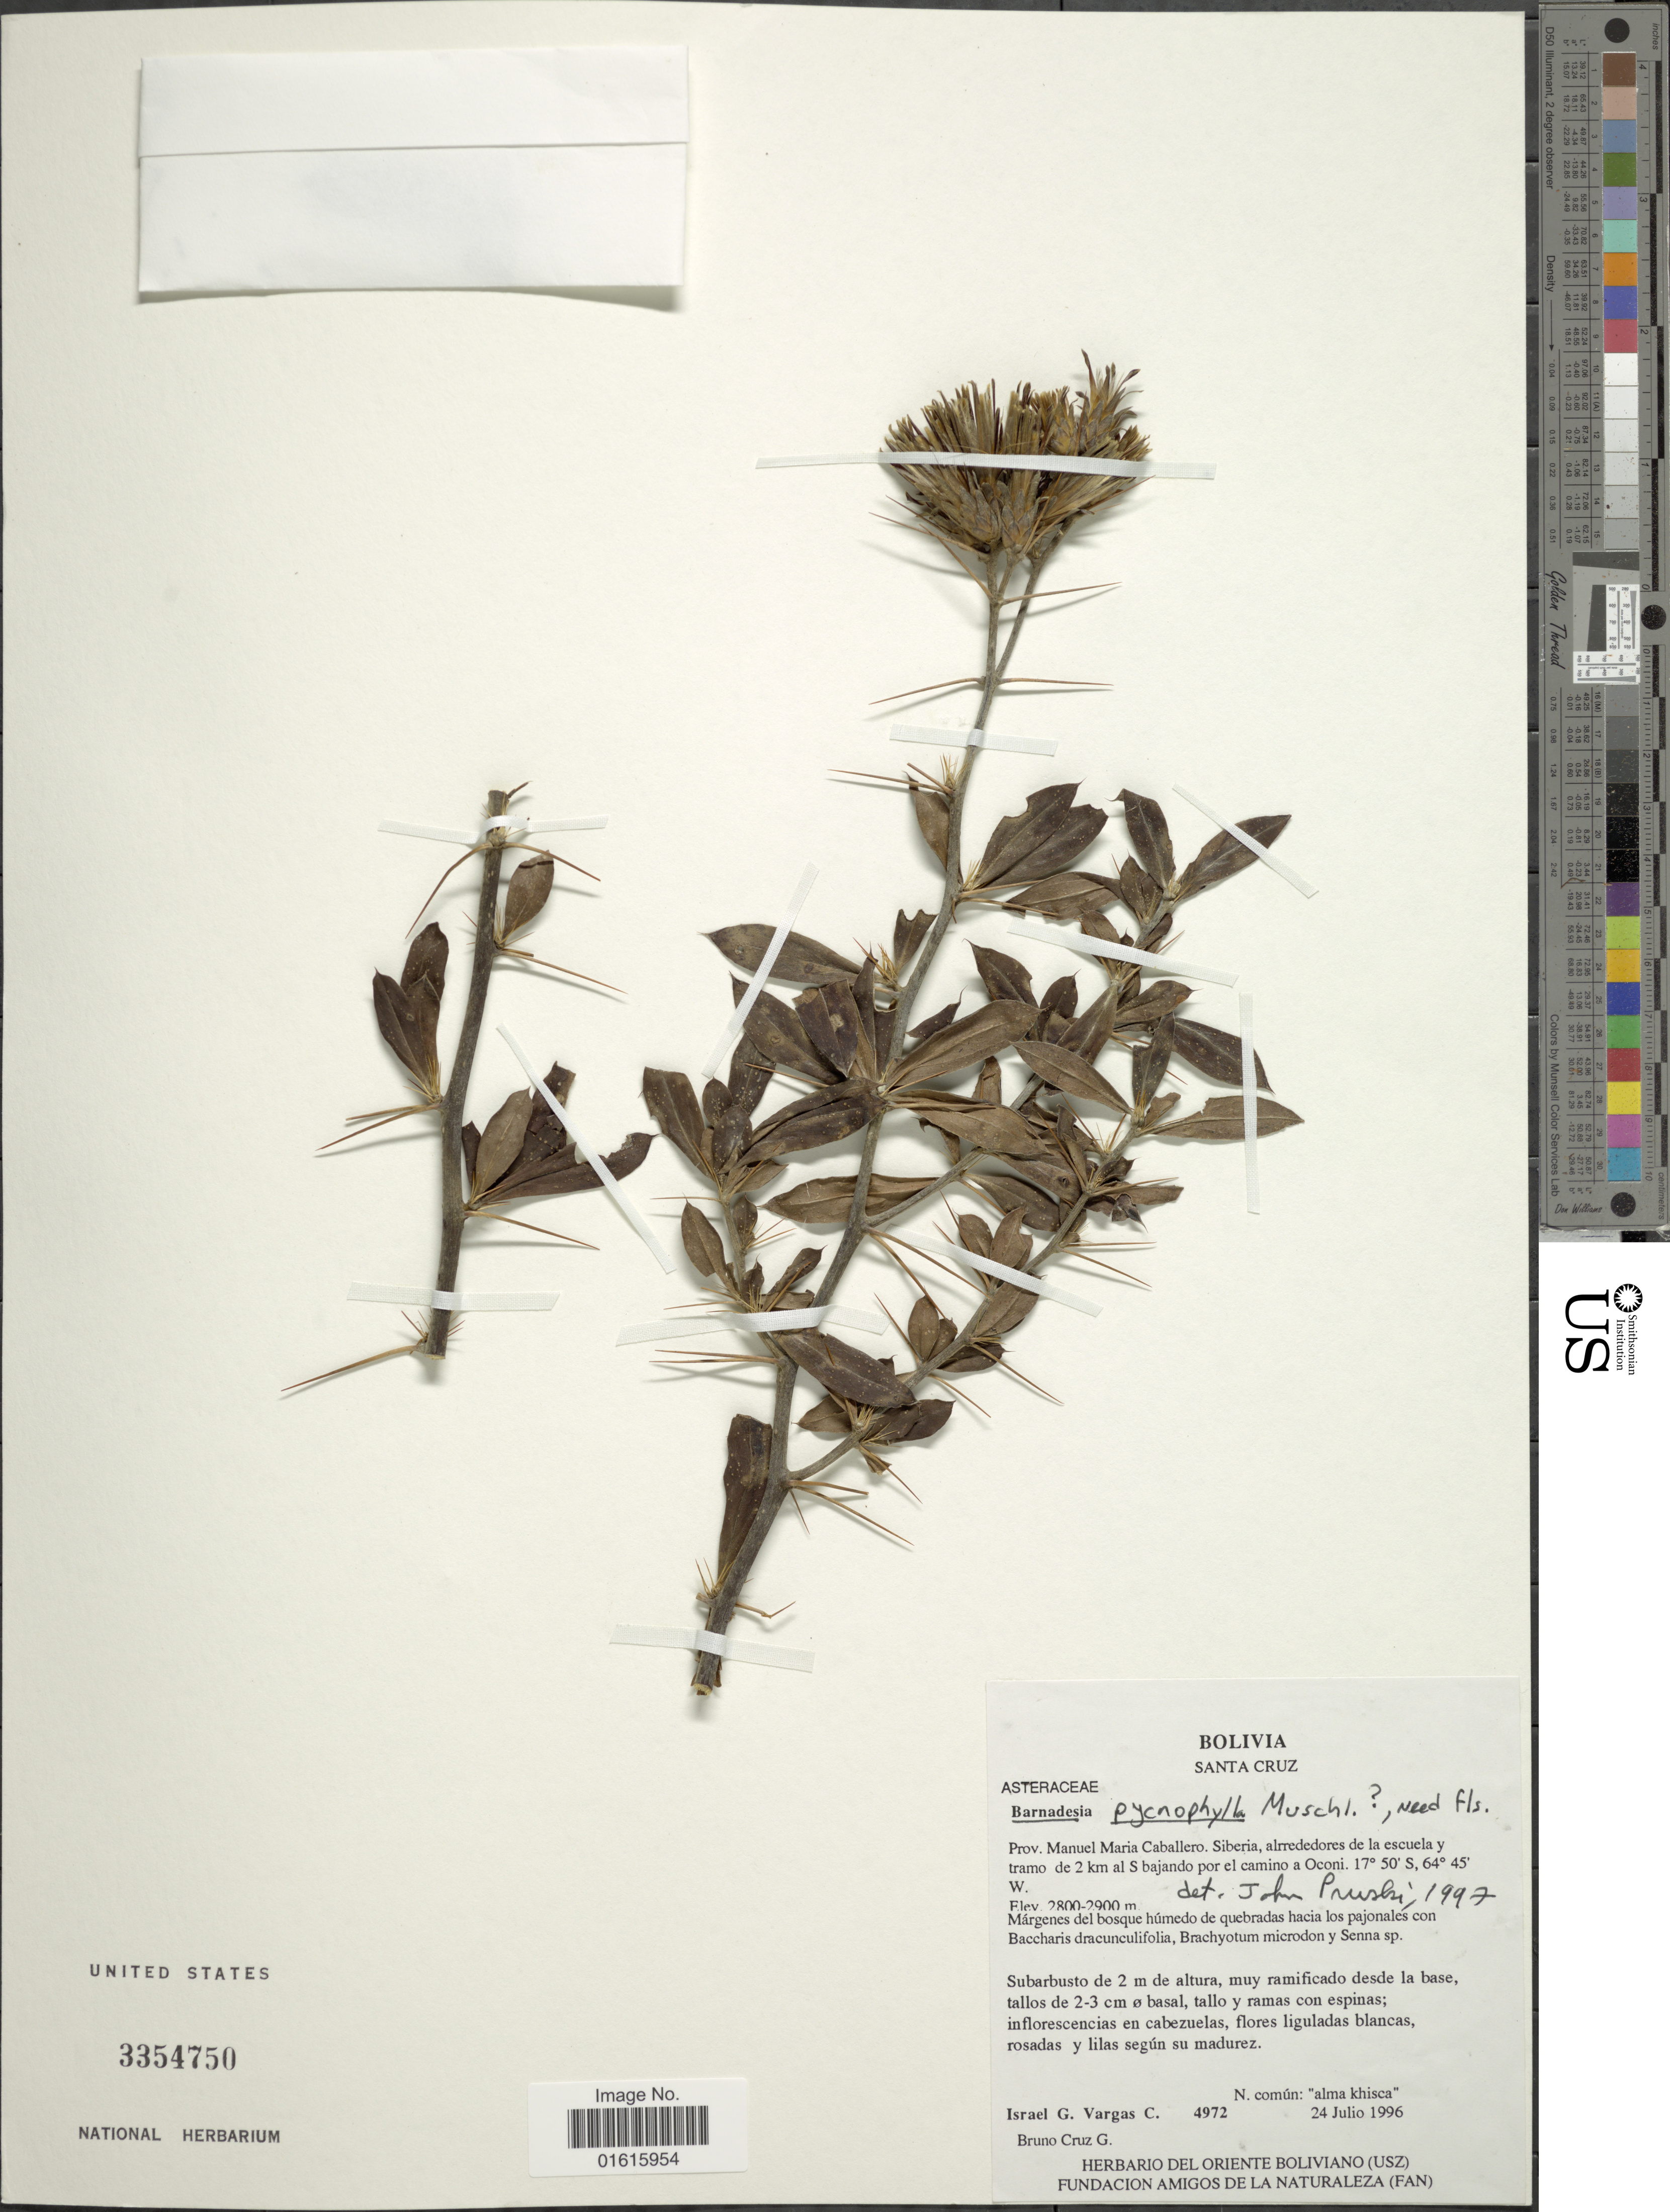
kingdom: Plantae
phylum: Tracheophyta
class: Magnoliopsida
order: Asterales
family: Asteraceae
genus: Barnadesia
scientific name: Barnadesia pycnophylla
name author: Muschl.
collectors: I. G. Vargas C. & B. Cruz G.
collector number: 4972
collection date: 1996-07-24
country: Bolivia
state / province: Santa Cruz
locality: Prov. Manuel Maria Caballero. Siberia, alrrededores de la escuela y tramo de 2 km al S bajando por el camino a Oconi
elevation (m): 2800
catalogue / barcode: US 3354750